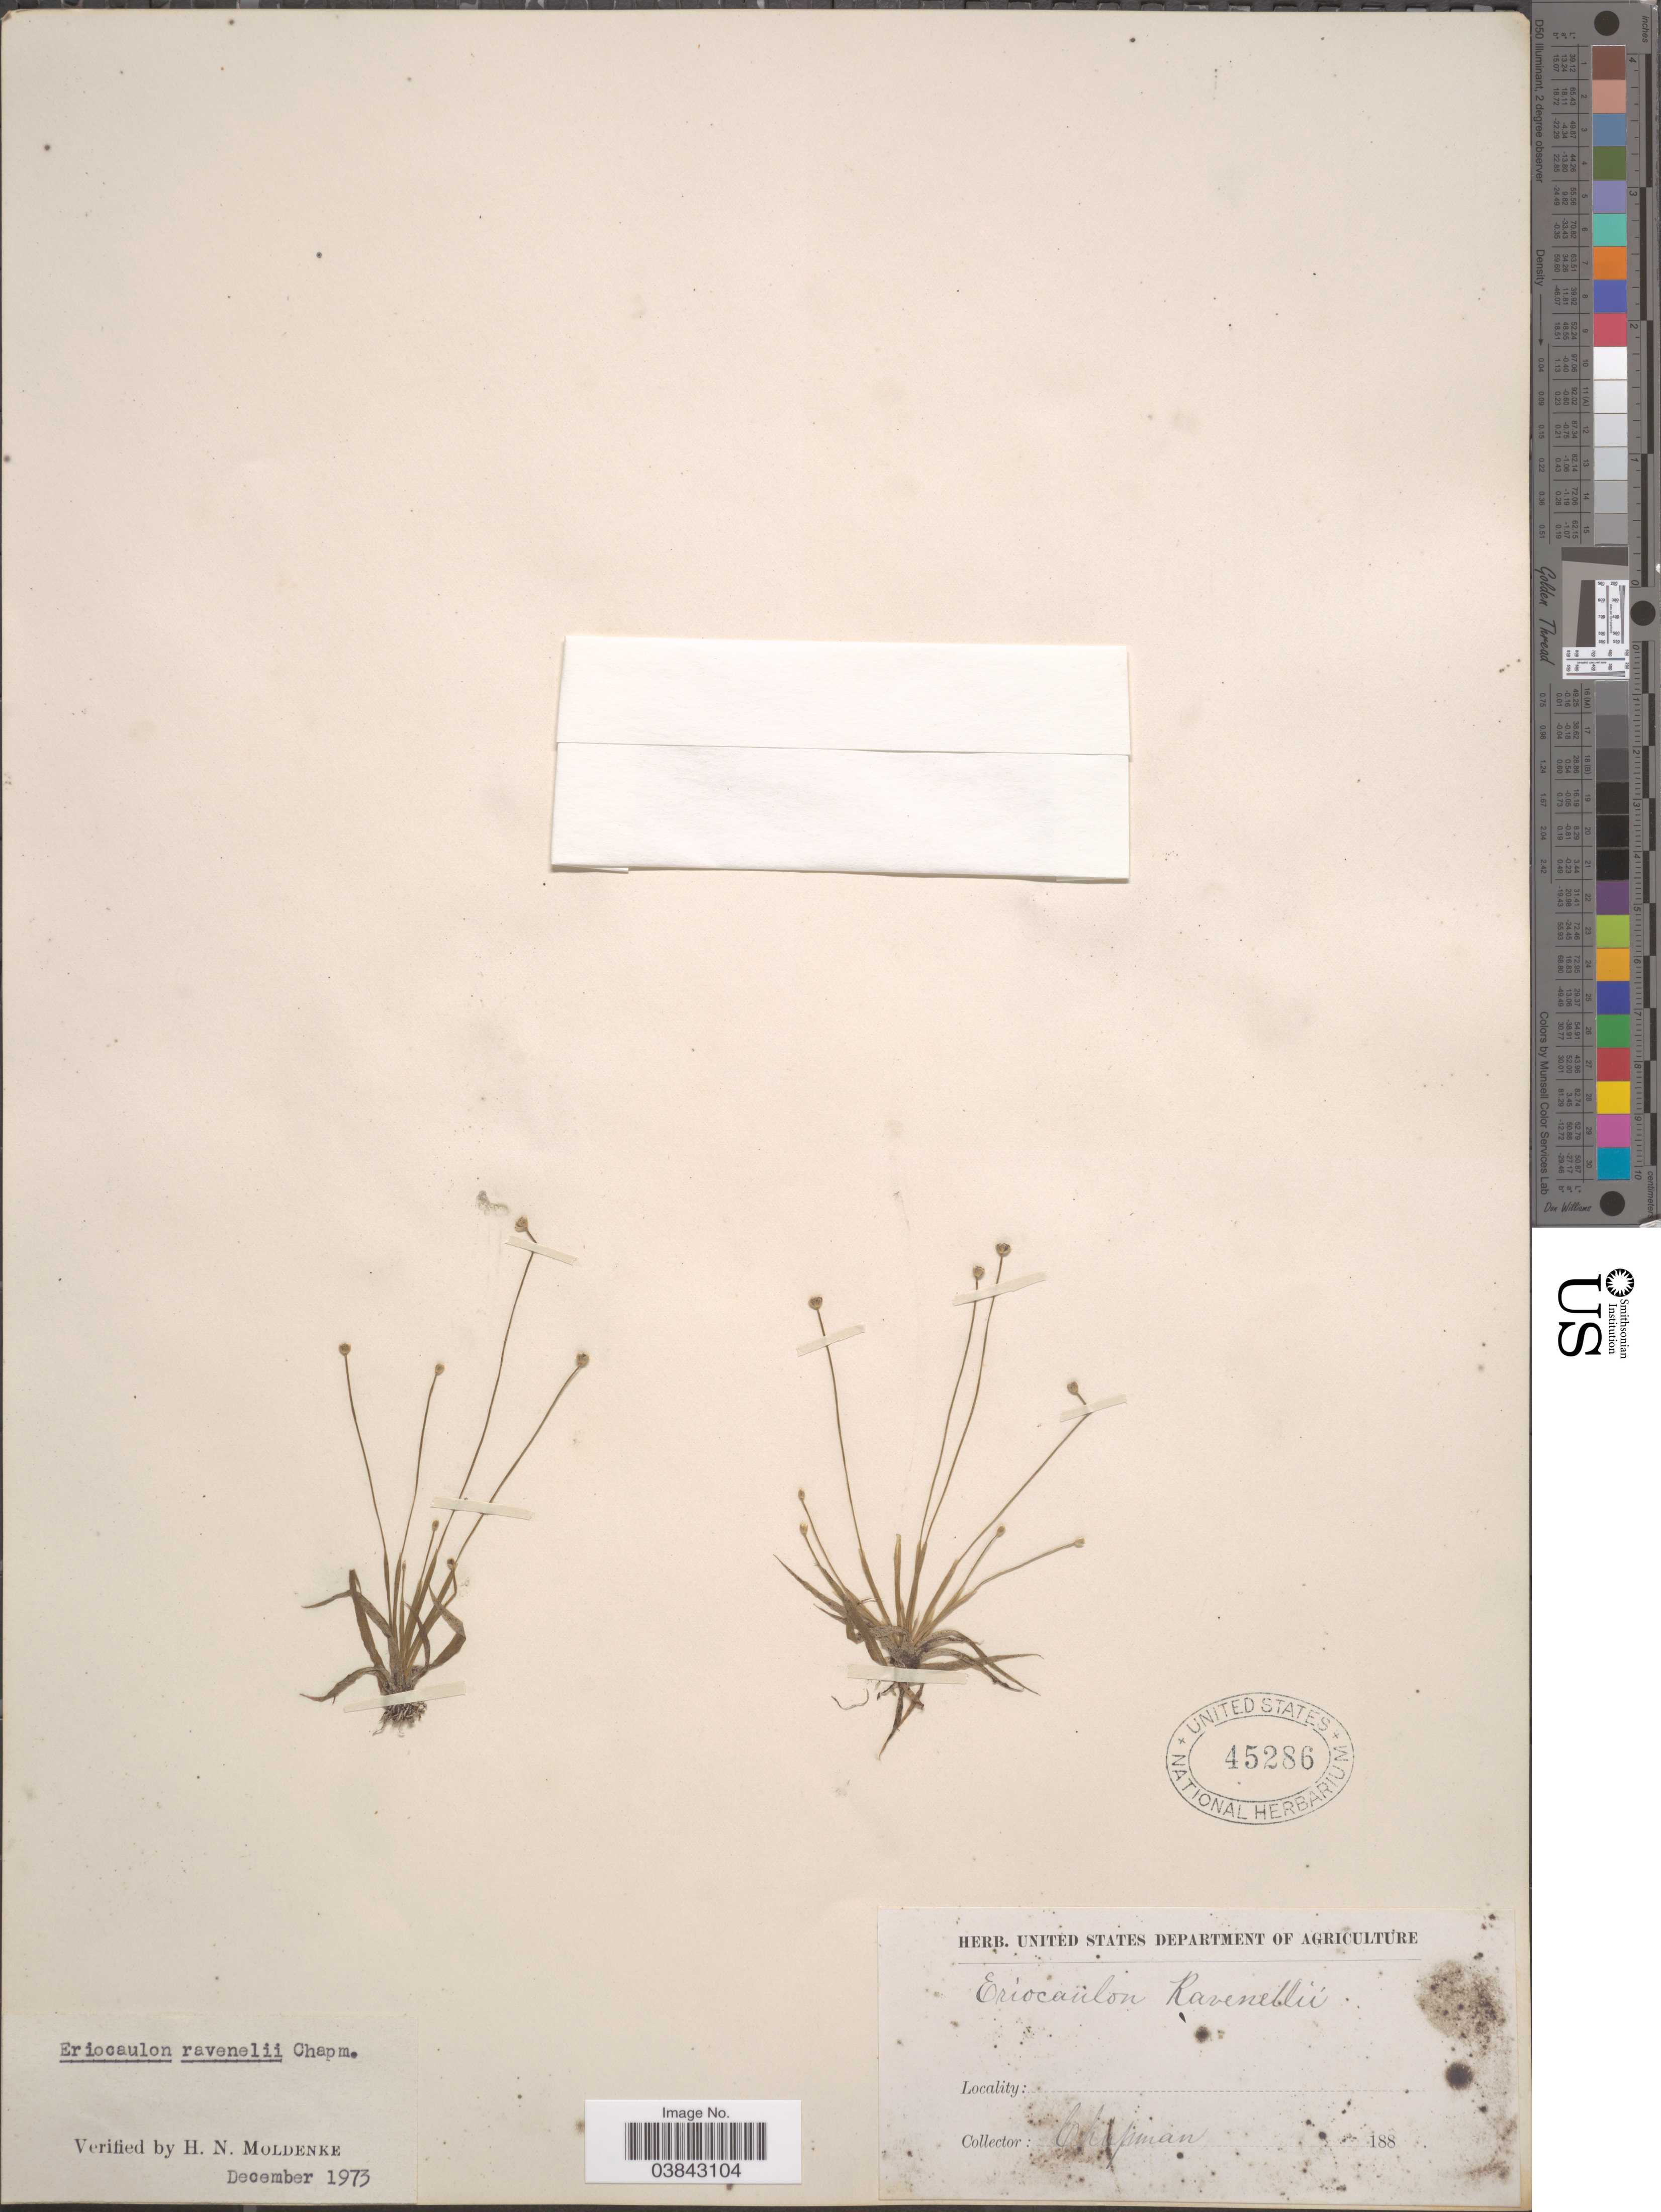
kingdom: Plantae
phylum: Tracheophyta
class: Liliopsida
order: Poales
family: Eriocaulaceae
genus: Eriocaulon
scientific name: Eriocaulon ravenelii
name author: Chapm.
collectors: A. Chapman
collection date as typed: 188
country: United States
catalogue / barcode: US 45286